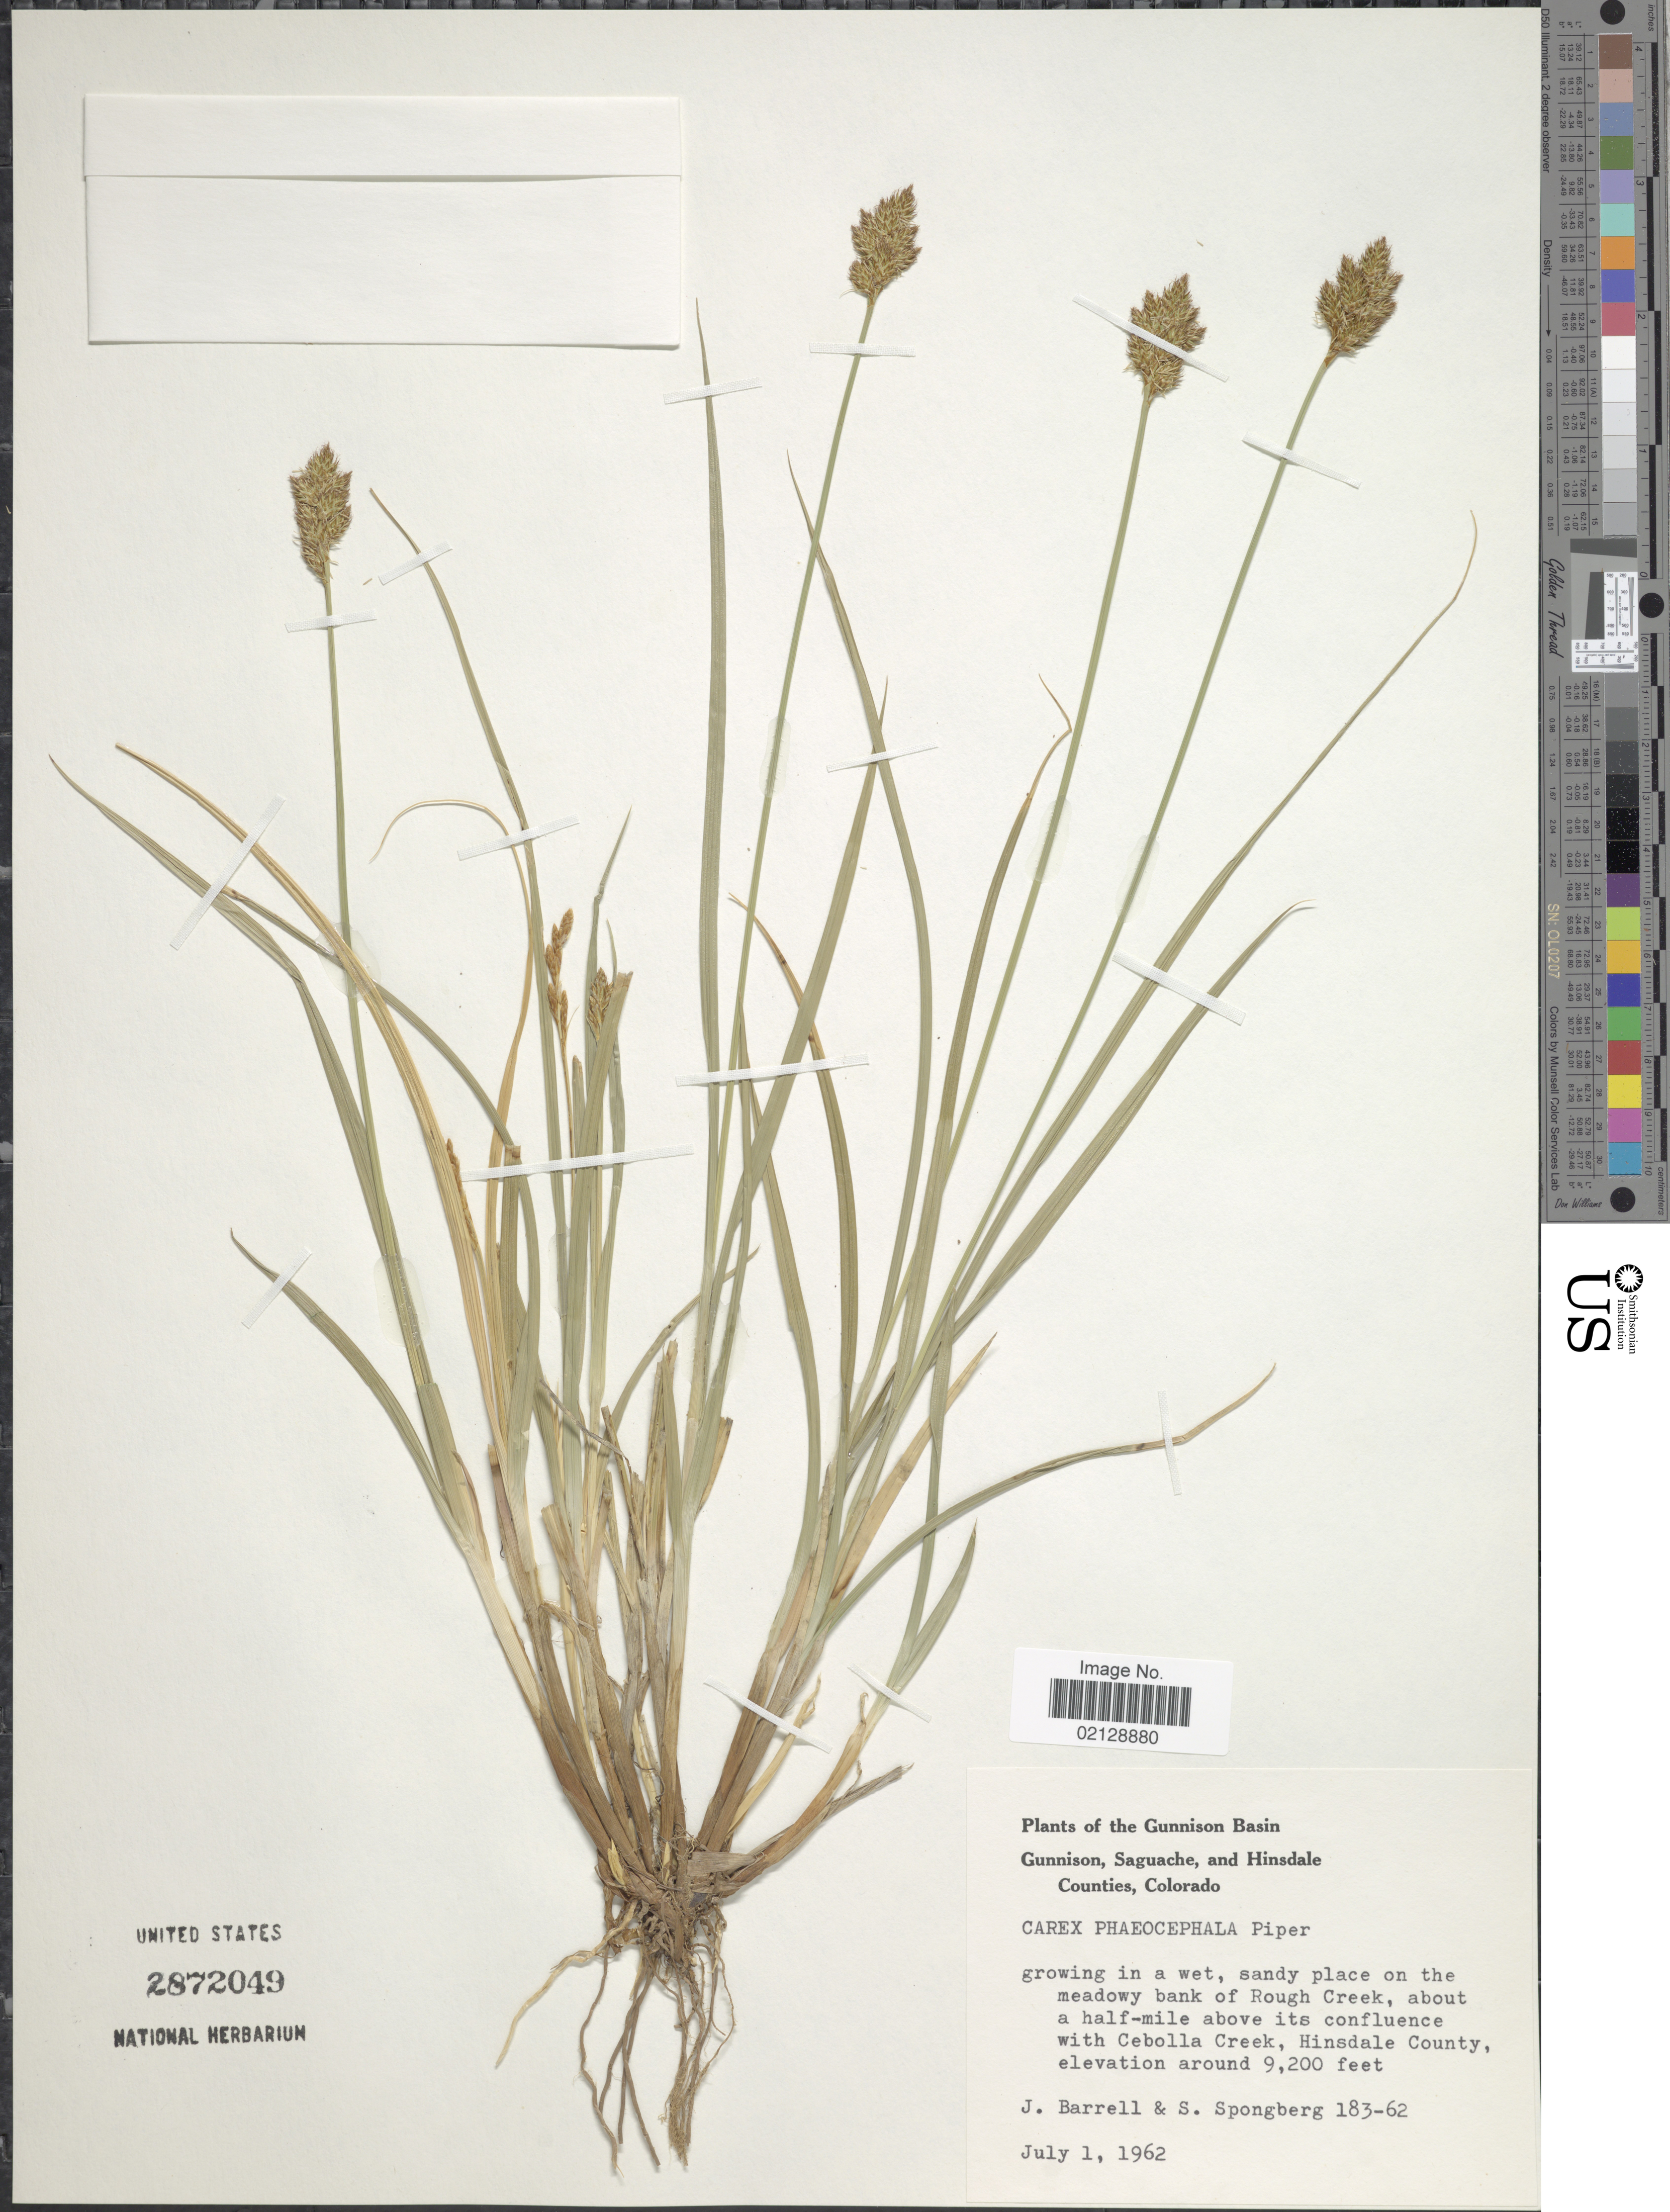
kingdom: Plantae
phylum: Tracheophyta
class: Liliopsida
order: Poales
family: Cyperaceae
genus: Carex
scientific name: Carex phaeocephala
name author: Piper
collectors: J. Barrell & S. A.Spongberg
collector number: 183-62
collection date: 1962-07-01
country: United States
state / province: Colorado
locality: The Gunnison Basin, Gunnison, Saguache, and Hinsdale Counties, Colorado, growing in a wet, sandy place on the meadowy bank of Rough Creek, about a half-mile above its confluence with Cebolla Creek, Hinsdale County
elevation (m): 2804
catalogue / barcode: US 2872049